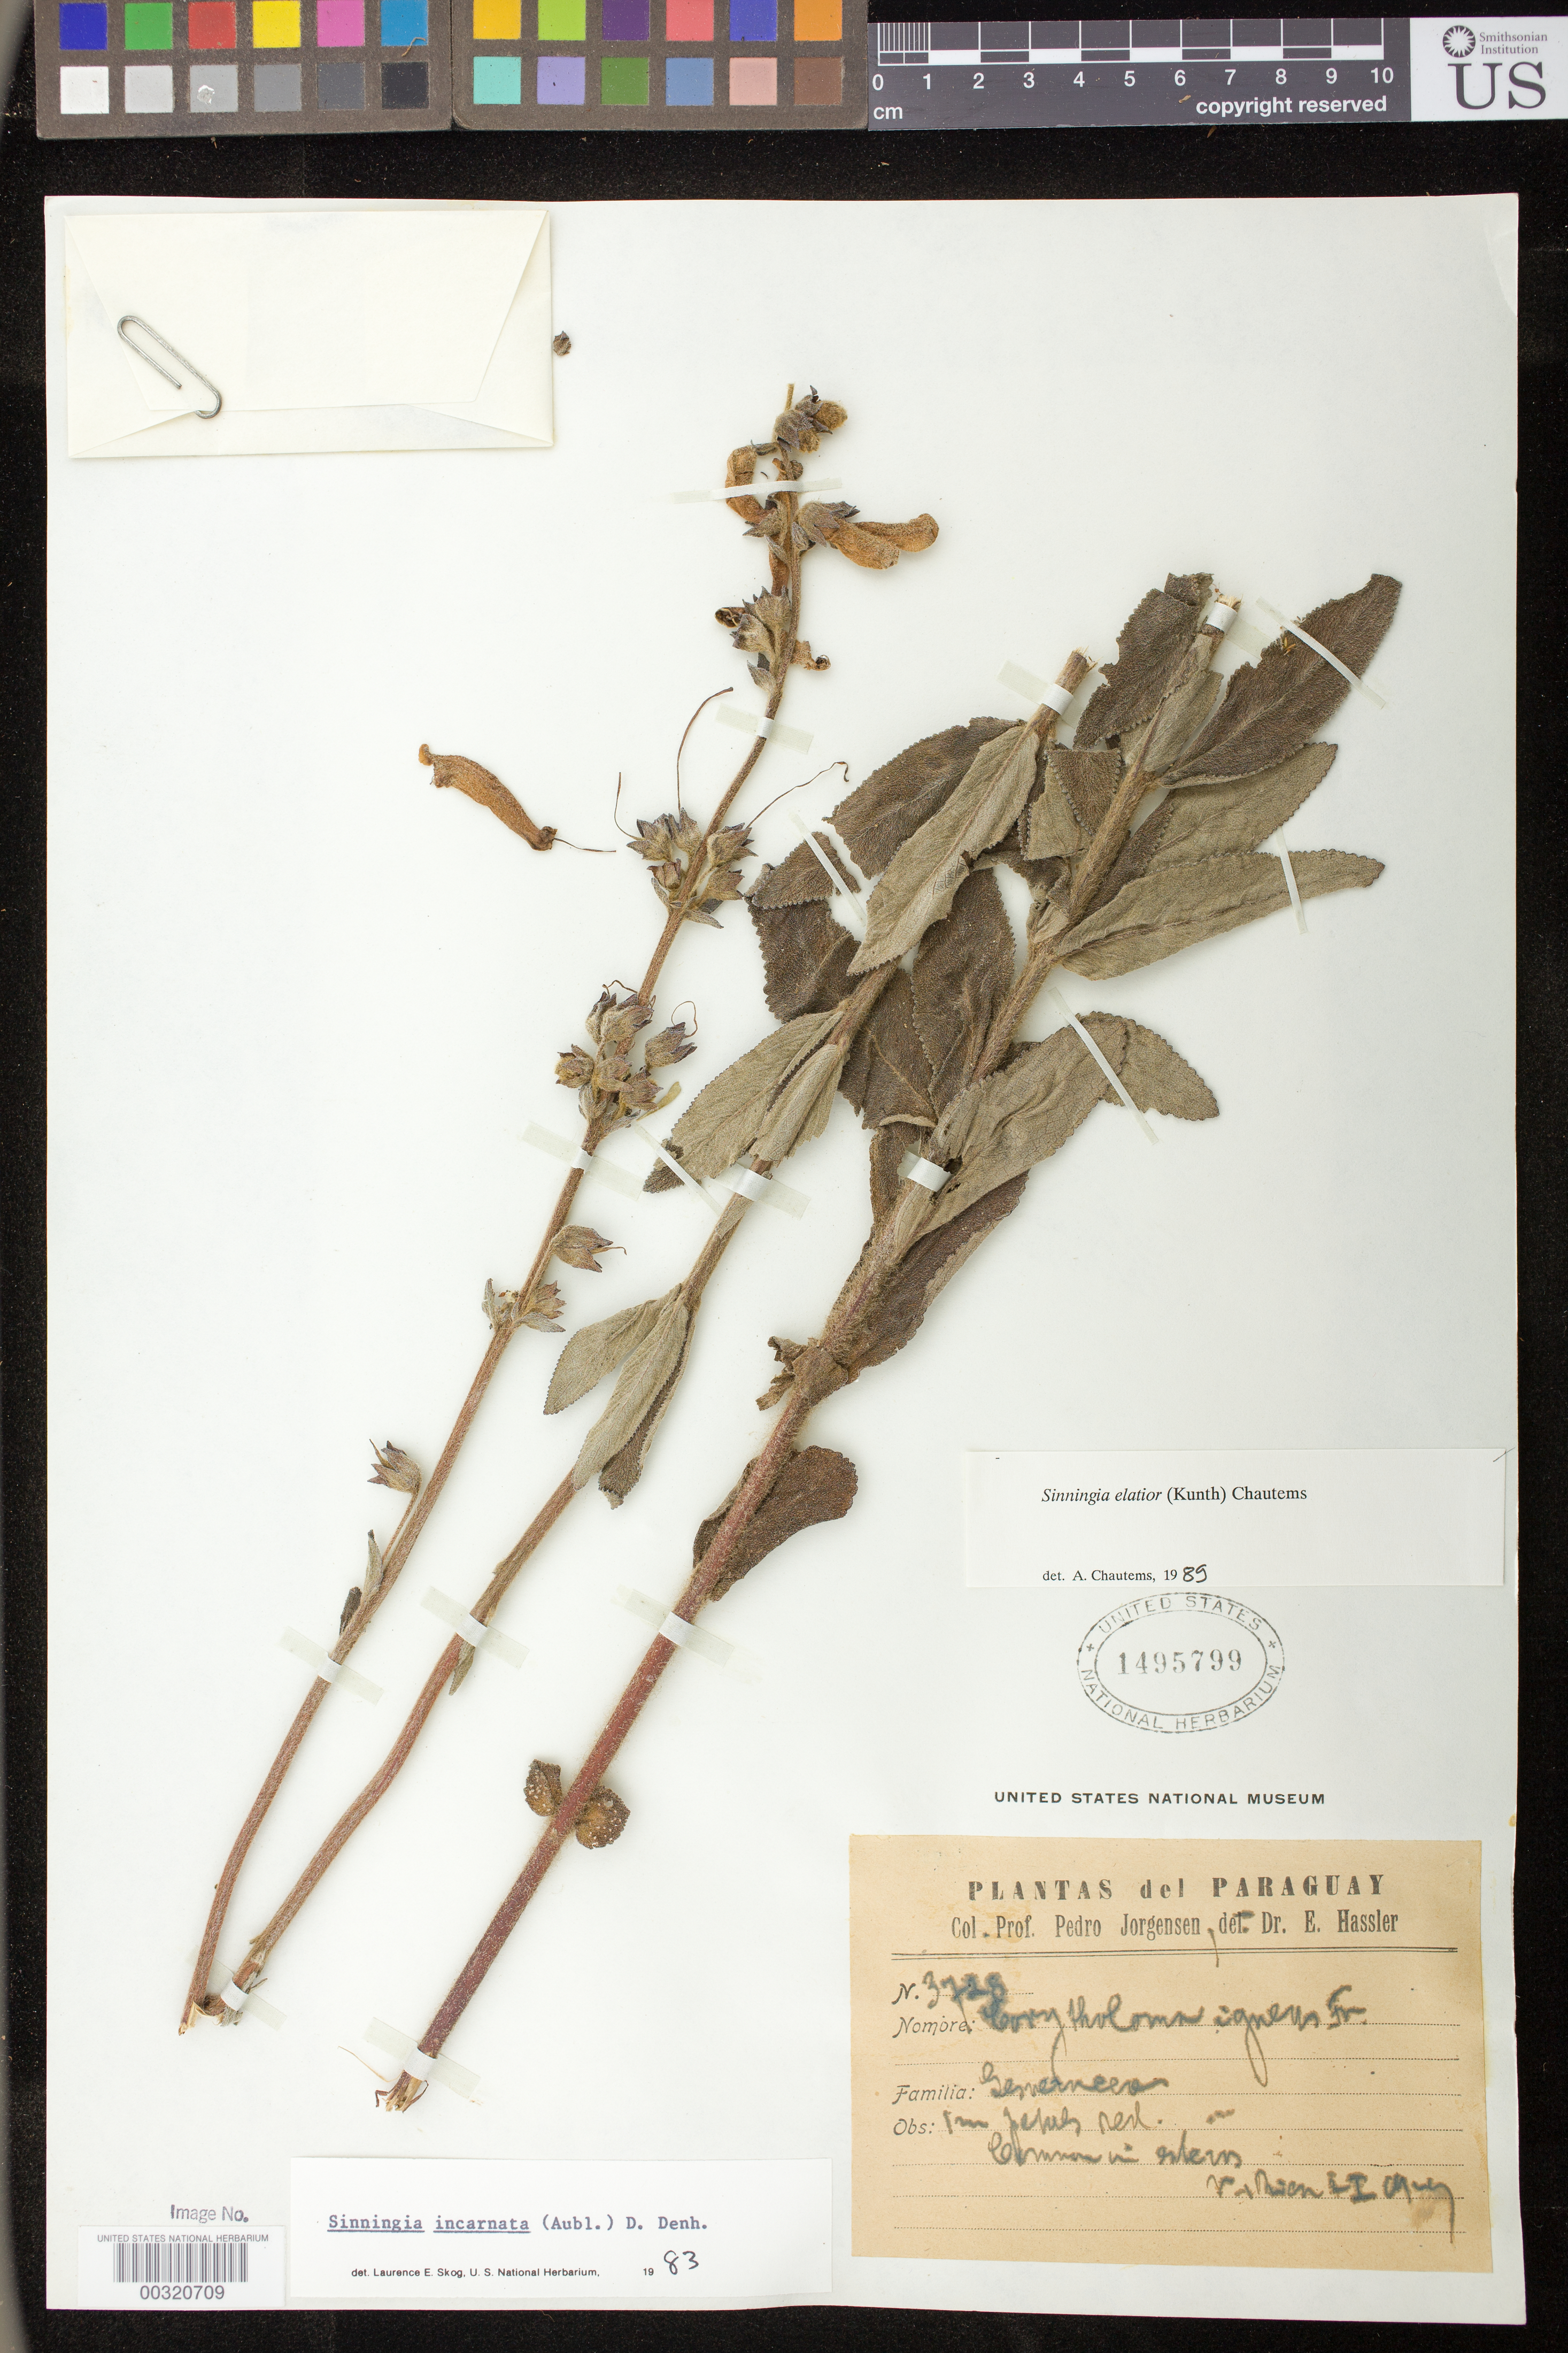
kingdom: Plantae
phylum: Tracheophyta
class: Magnoliopsida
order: Lamiales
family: Gesneriaceae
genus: Sinningia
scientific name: Sinningia elatior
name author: (Kunth) Chautems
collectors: P. Jörgensen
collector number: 3728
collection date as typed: Jan 1909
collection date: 1909-01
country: Paraguay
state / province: Guairá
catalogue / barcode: US 1495799